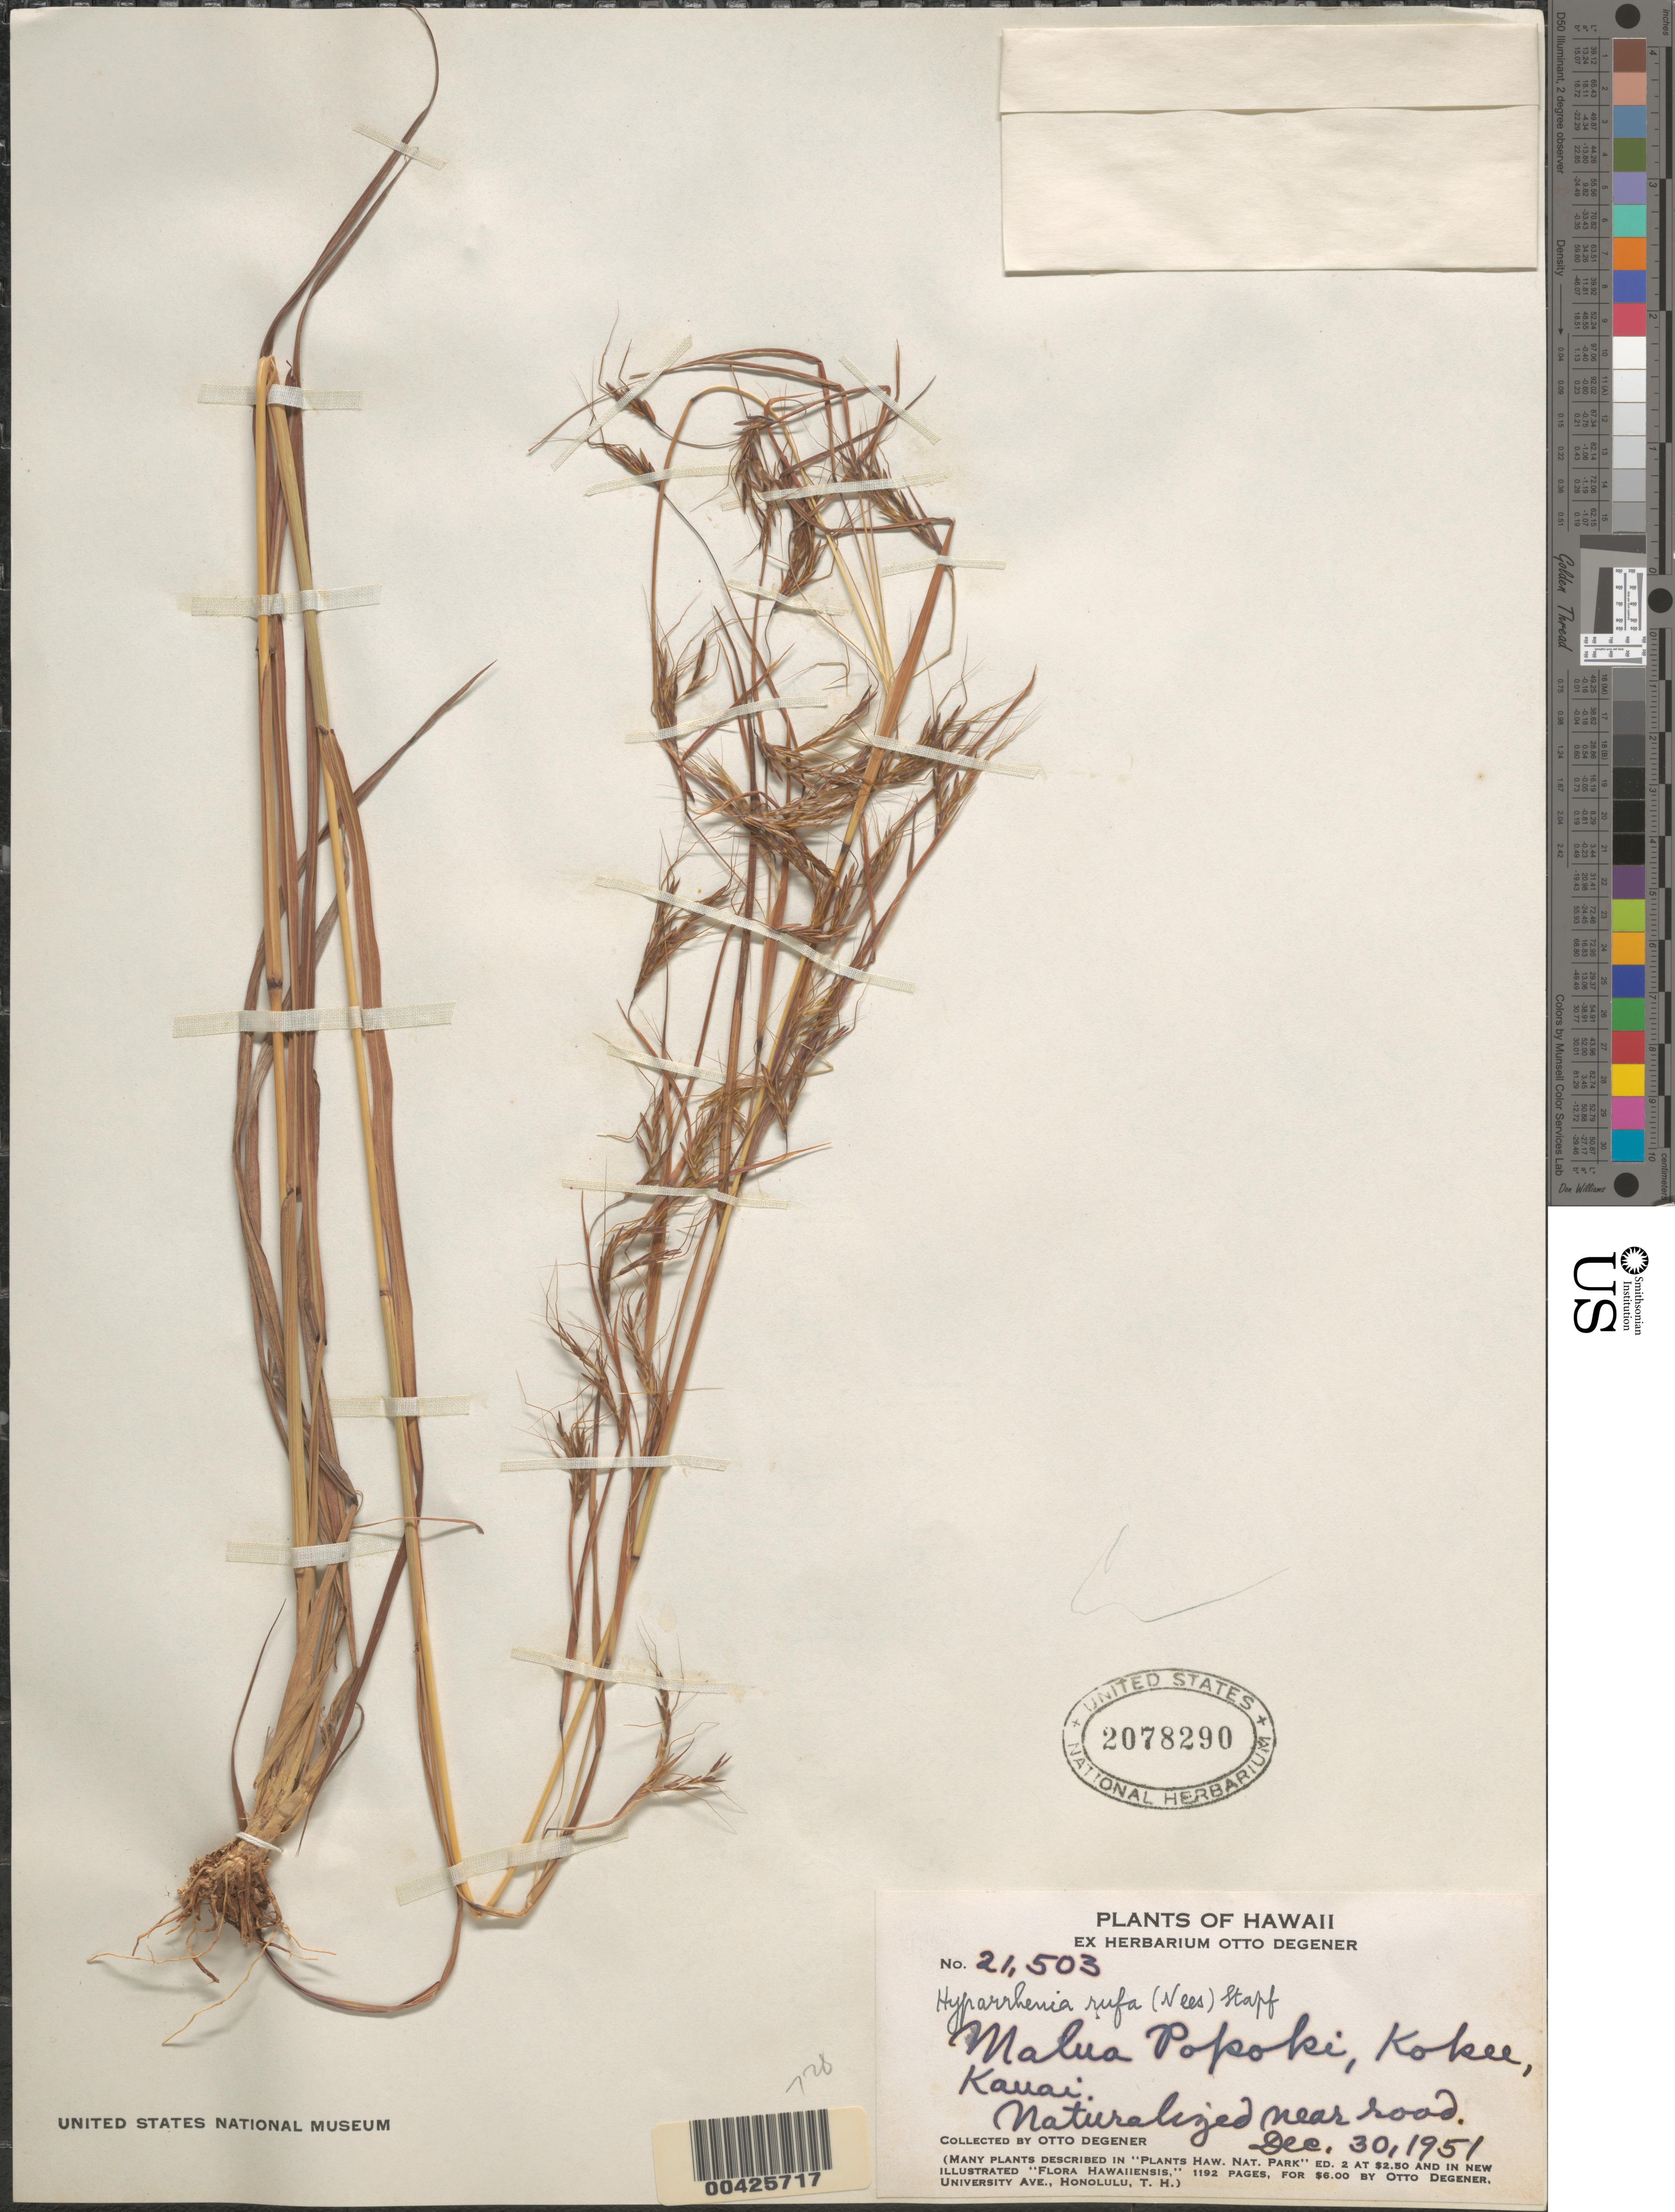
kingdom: Plantae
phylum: Tracheophyta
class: Liliopsida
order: Poales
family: Poaceae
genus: Hyparrhenia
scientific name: Hyparrhenia rufa var. rufa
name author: (Nees) Stapf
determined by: Faccenda, K.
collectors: O. Degener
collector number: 21503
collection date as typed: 30 Dec 1951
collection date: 1951-12-30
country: United States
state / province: Hawaii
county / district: Kauai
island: Kaua'i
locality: Malua Popoki, Kokee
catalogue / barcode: US 2078290